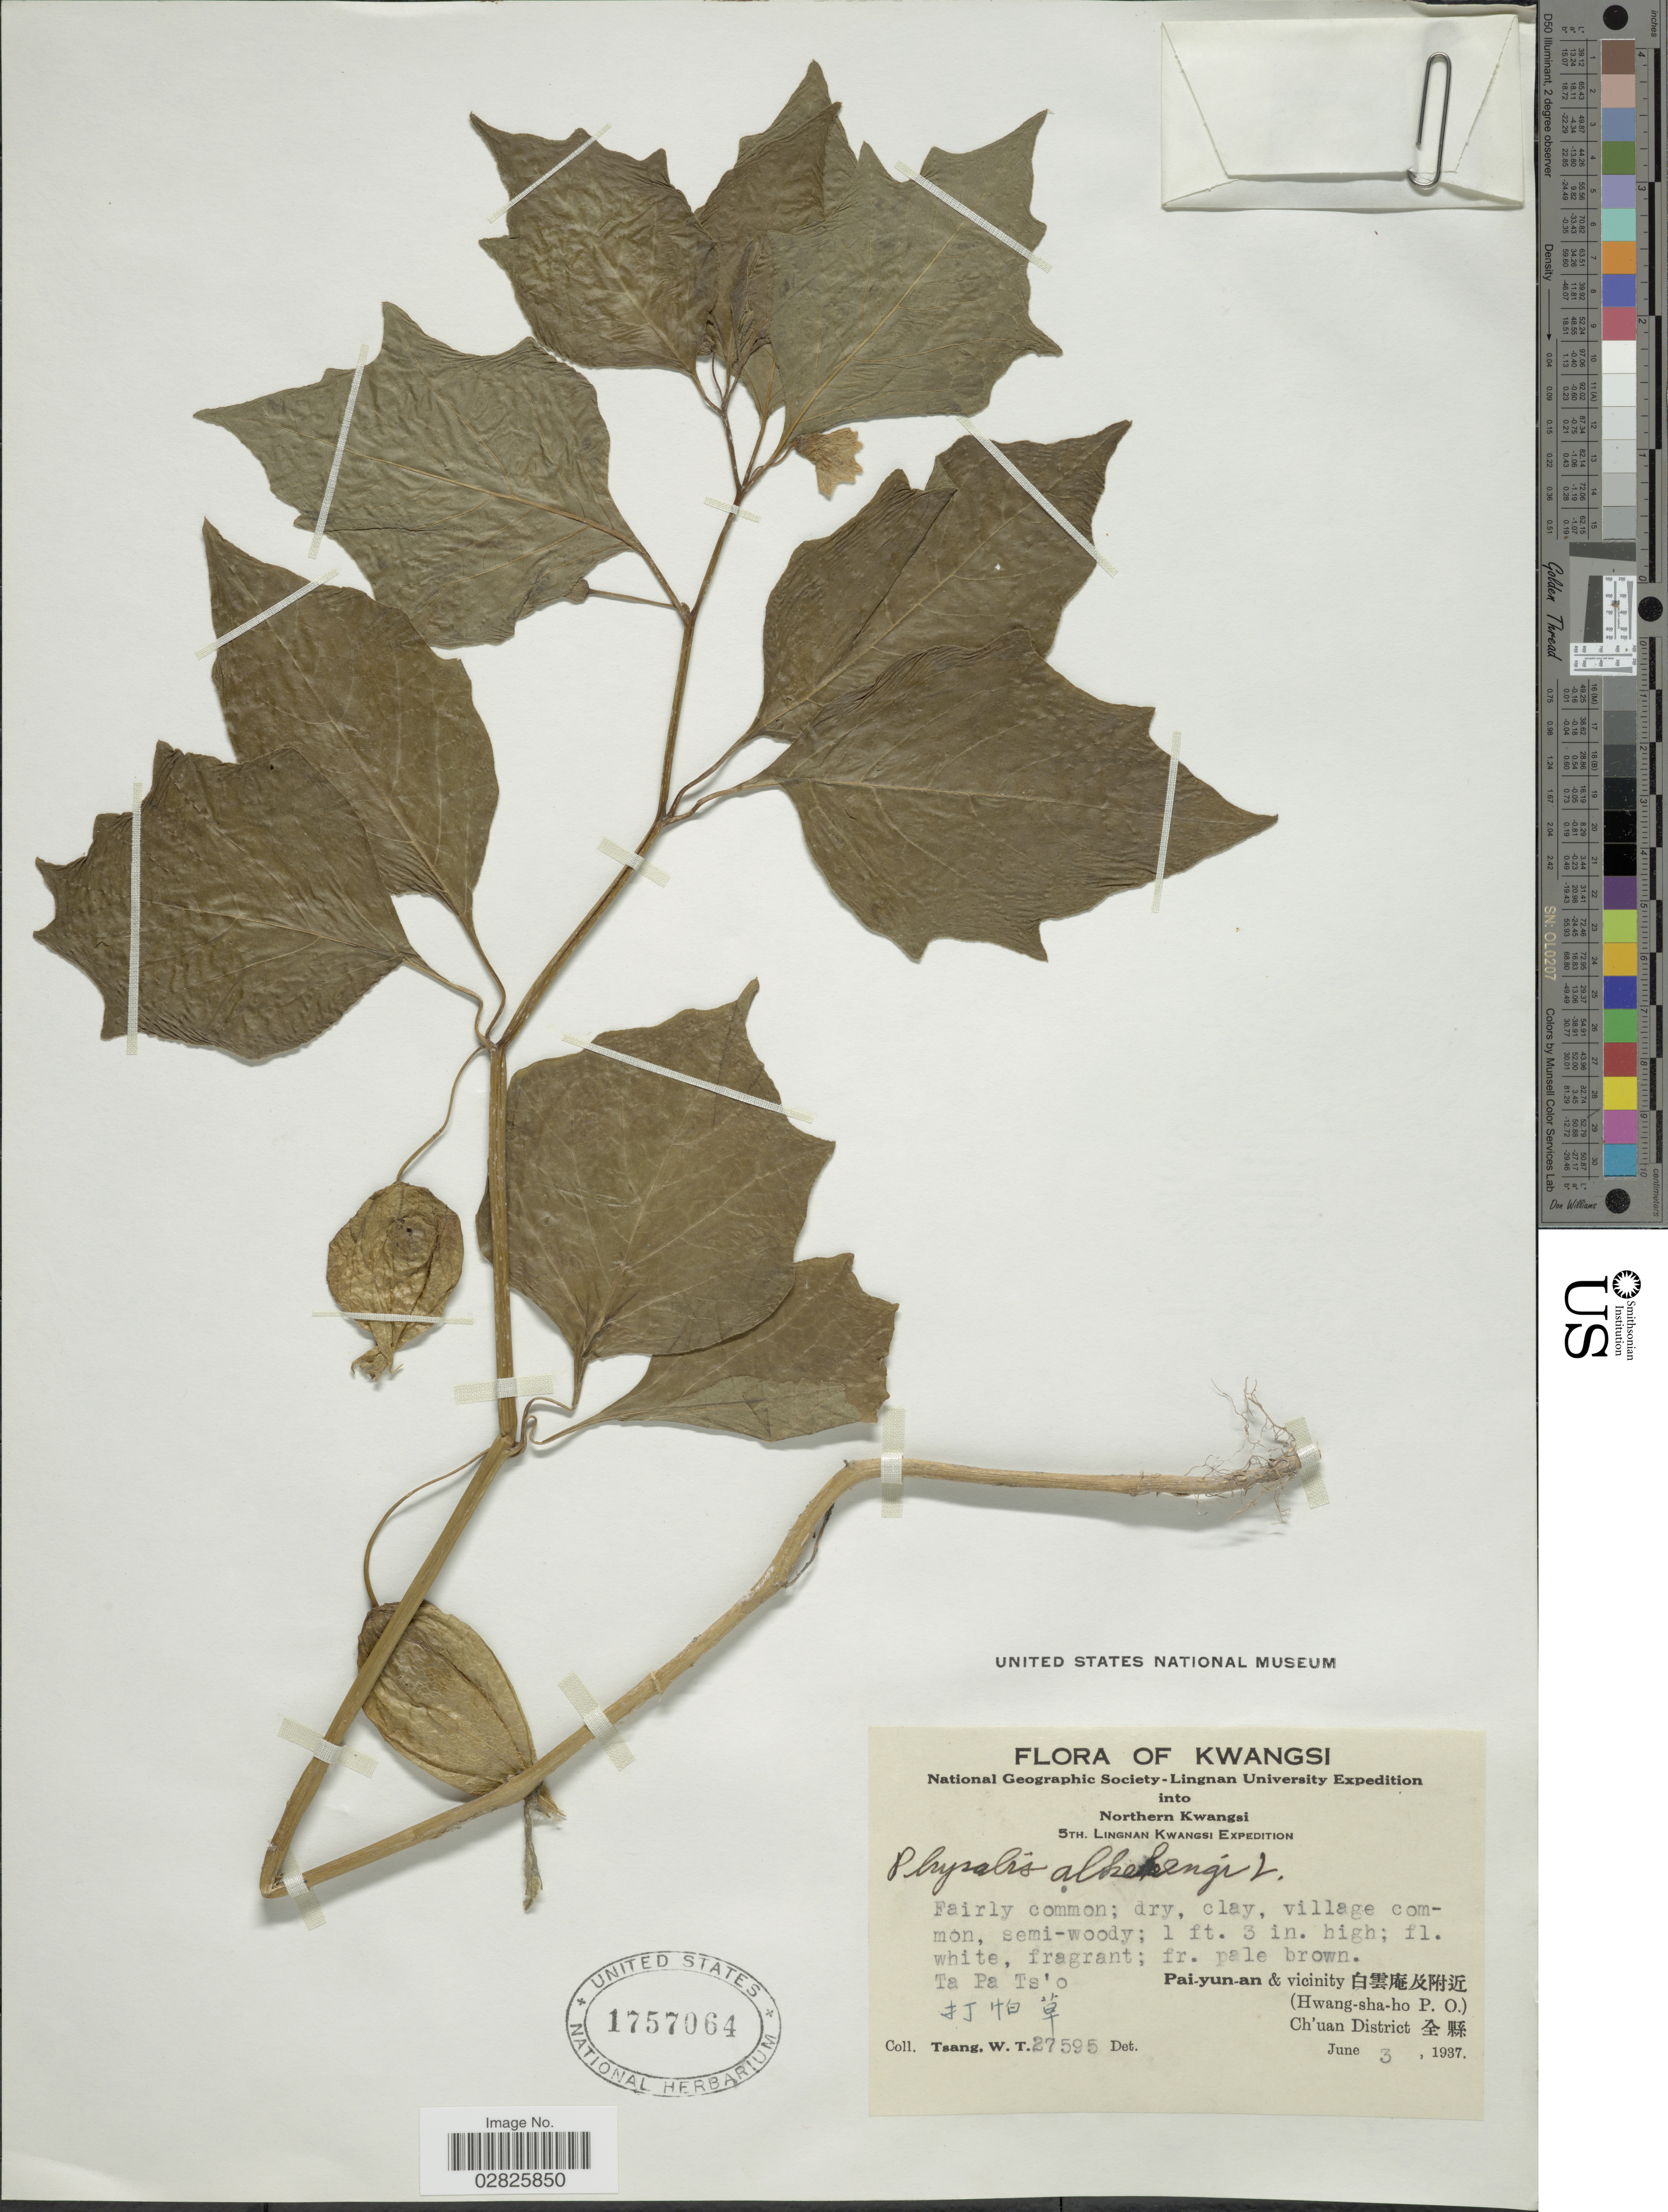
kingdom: Plantae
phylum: Tracheophyta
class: Magnoliopsida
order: Solanales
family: Solanaceae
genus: Physalis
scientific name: Physalis alkekengi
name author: L.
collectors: W. T. Tsang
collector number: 27595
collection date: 1937-06-03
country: China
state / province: Guangxi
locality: Kwangsi.Ta Pa Ts'o. Pai-yun-an & vicinity (Hwang-sha-ho P. O.). Ch'uan District .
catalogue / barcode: US 1757064